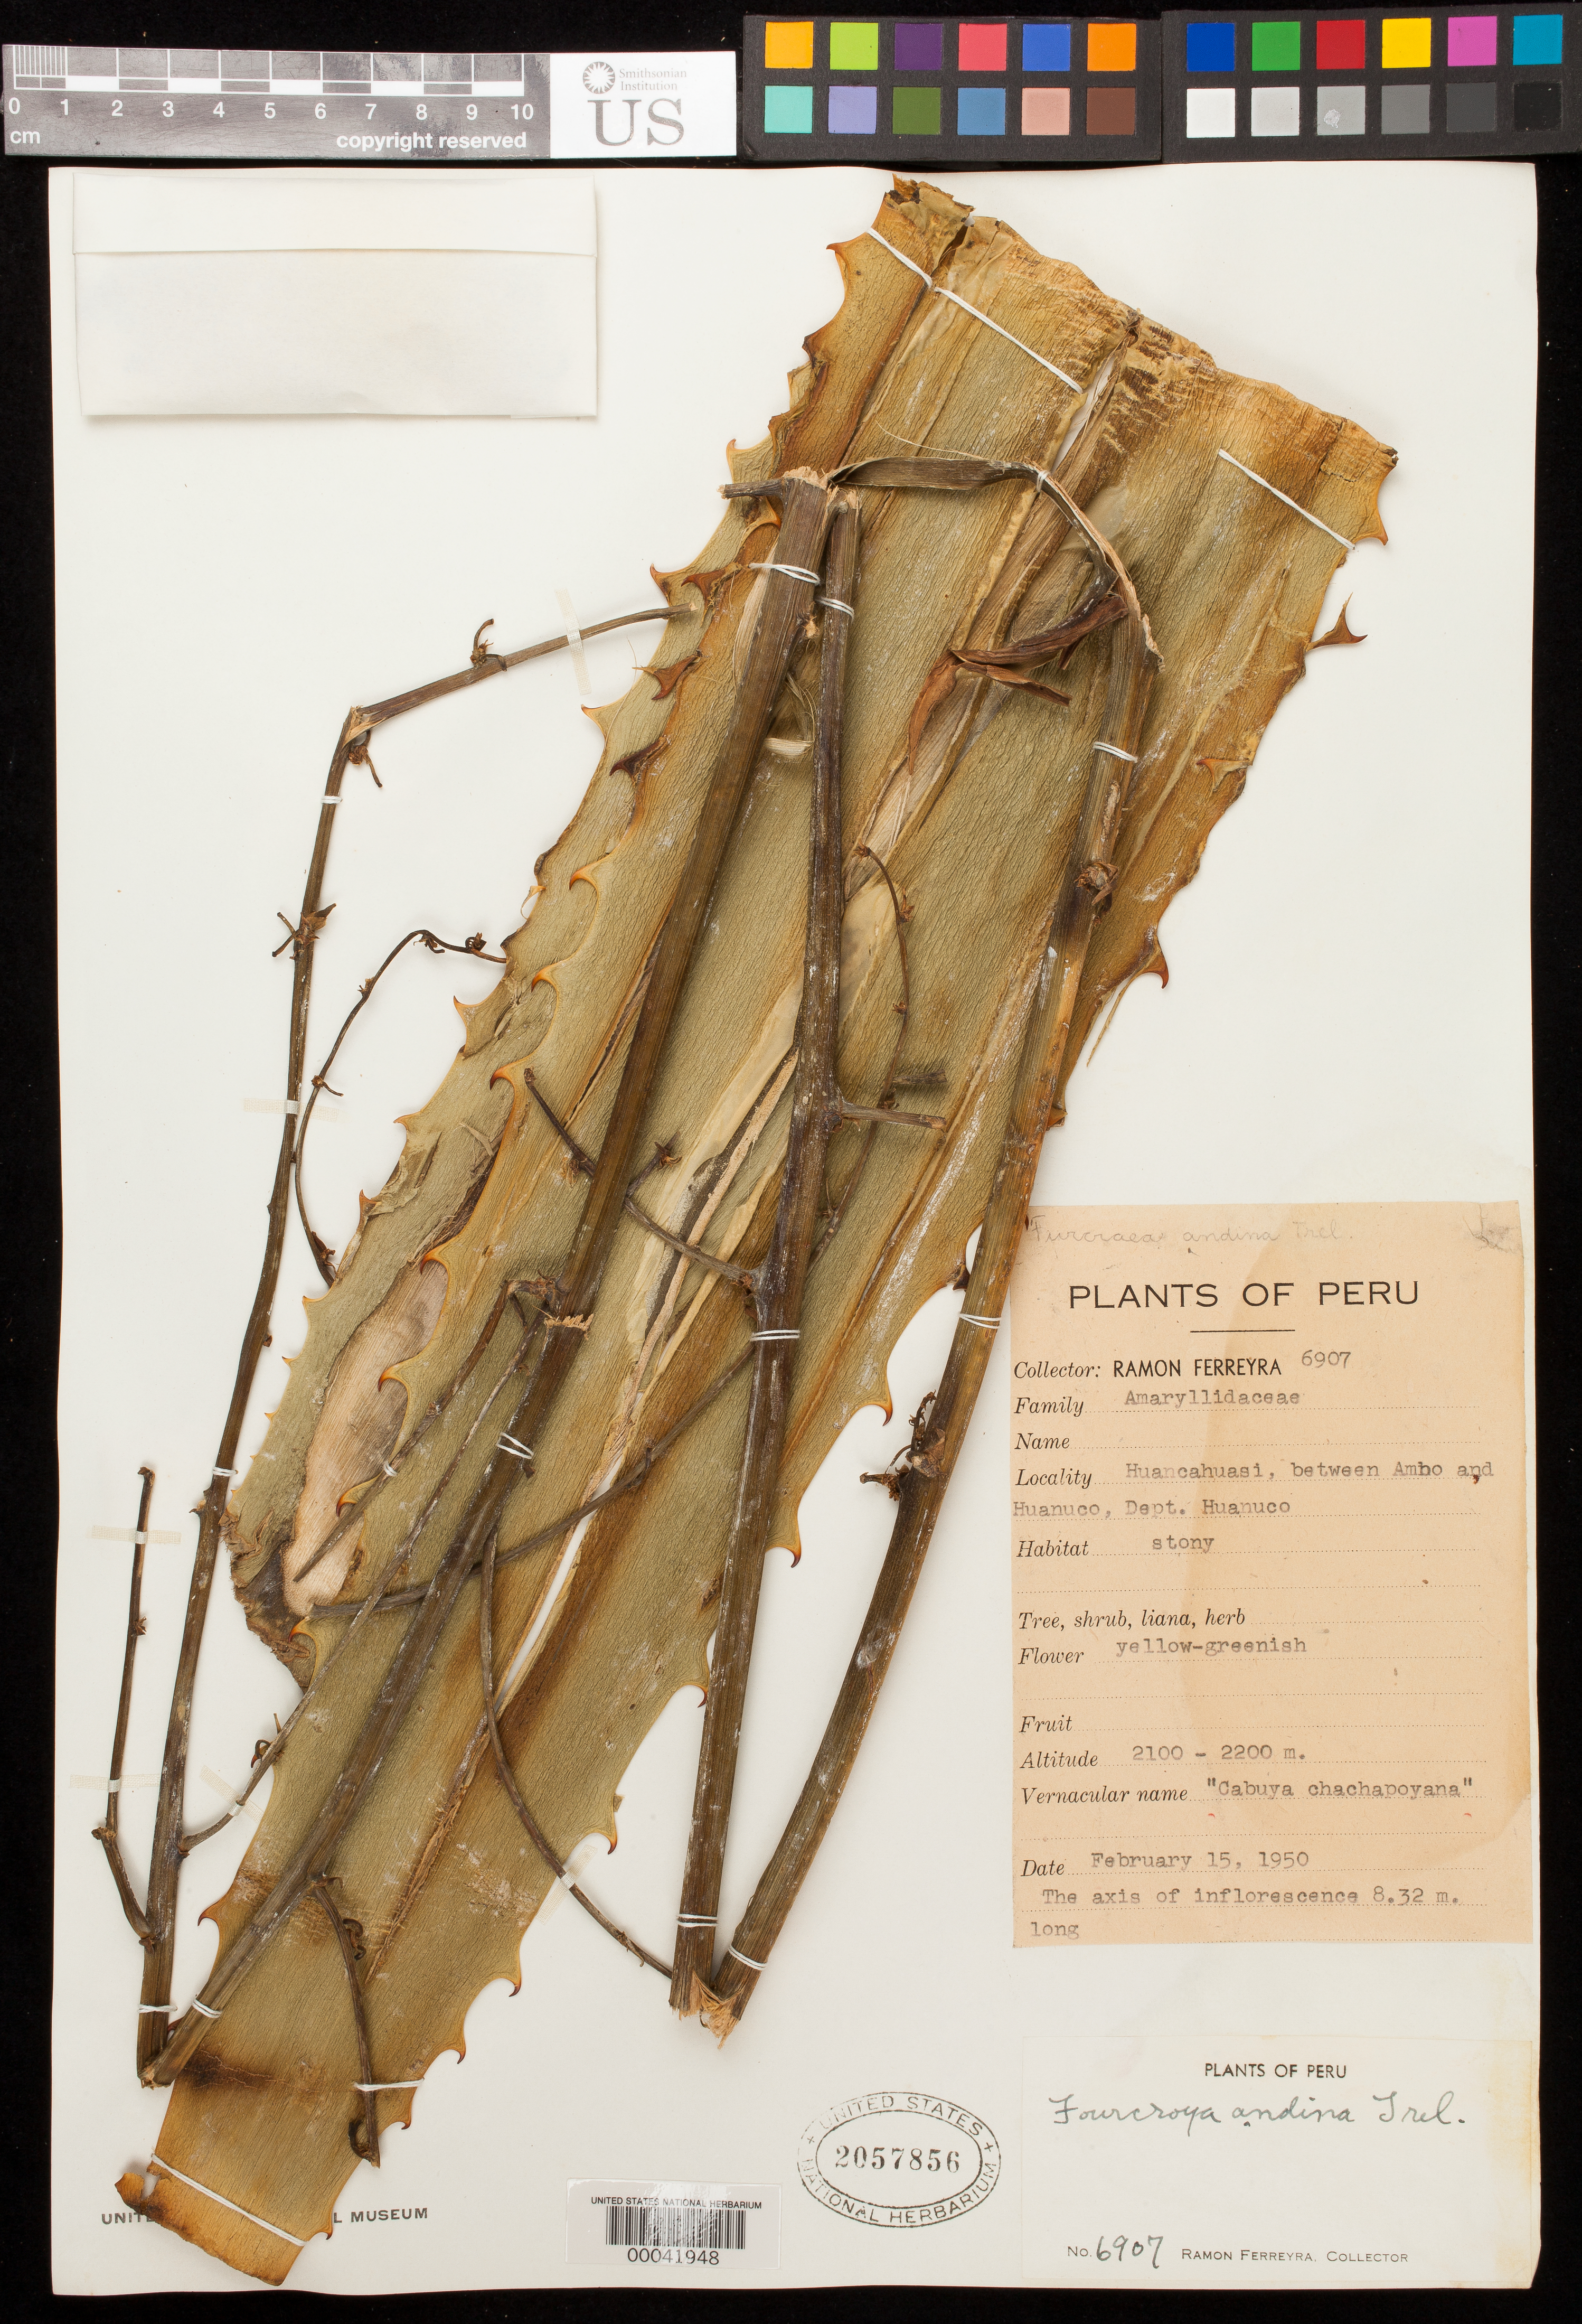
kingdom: Plantae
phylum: Tracheophyta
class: Liliopsida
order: Asparagales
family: Asparagaceae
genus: Furcraea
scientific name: Furcraea andina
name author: Trel.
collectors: R. A. Ferreyra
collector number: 6907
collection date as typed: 15 Feb 1950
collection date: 1950-02-15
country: Peru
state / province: Huánuco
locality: Huanca Huasi, between Ambo and Huánuco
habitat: Stony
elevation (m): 2100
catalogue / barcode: US 2057856